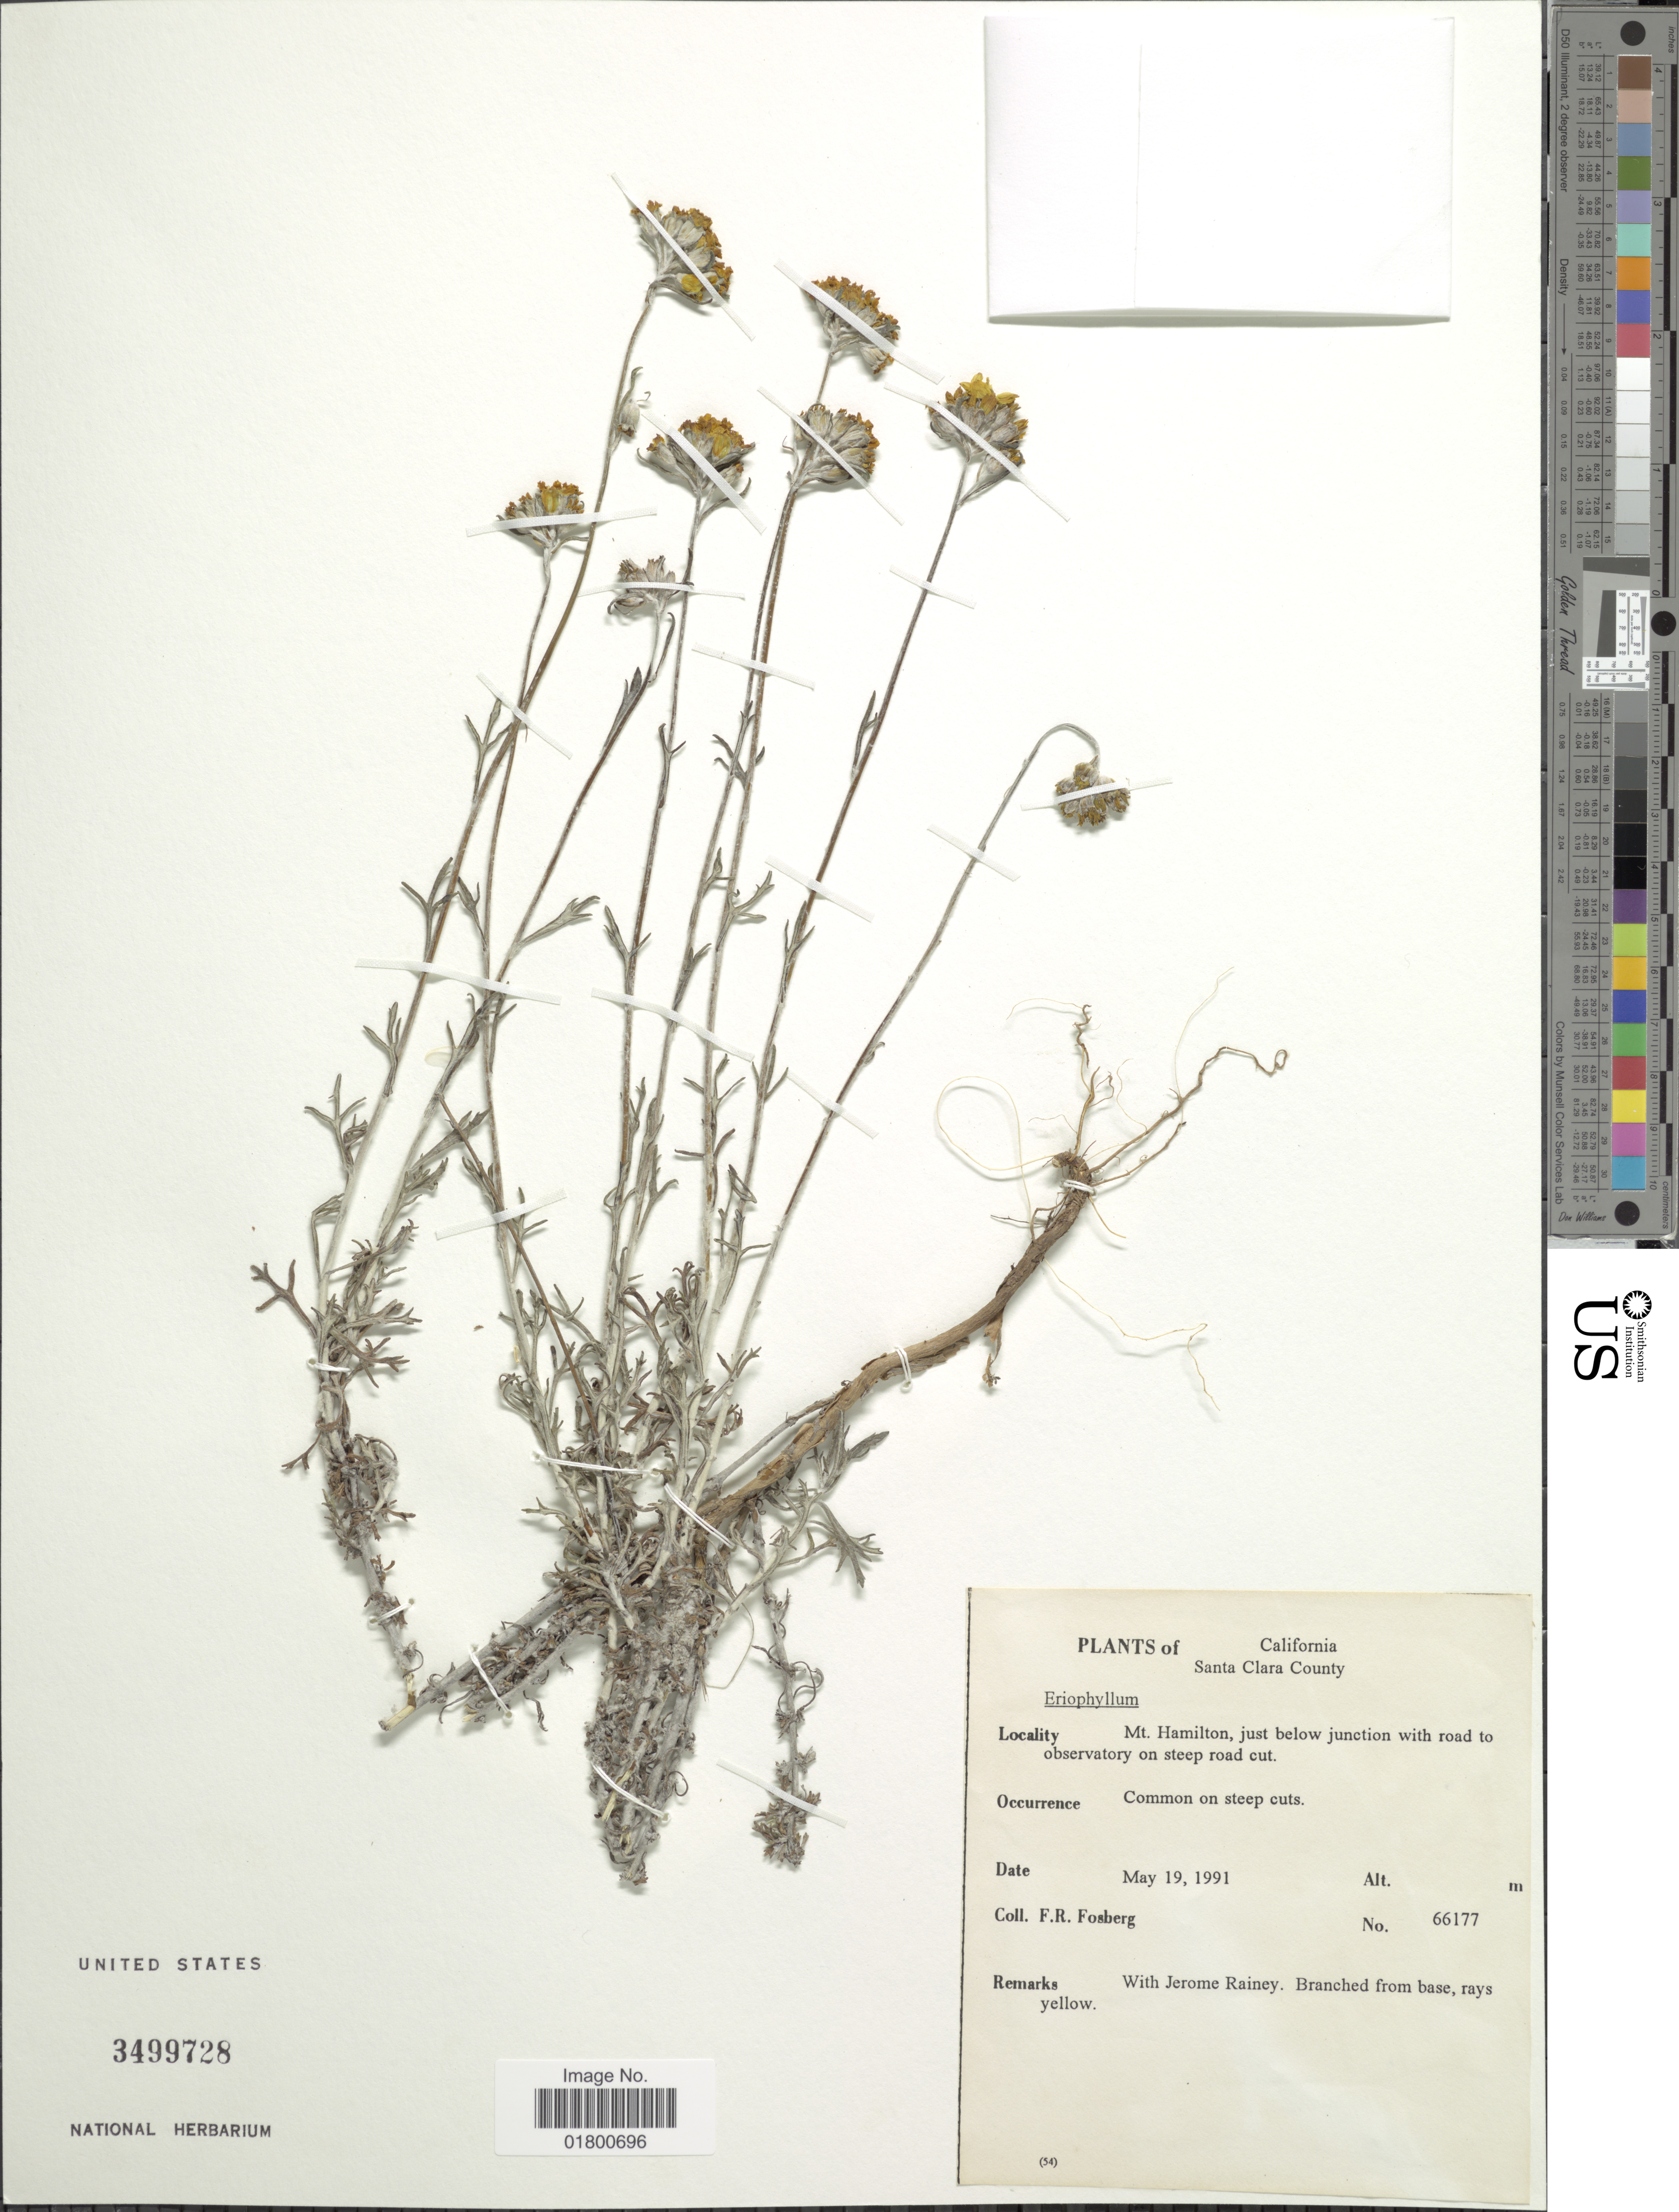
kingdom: Plantae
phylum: Tracheophyta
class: Magnoliopsida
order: Asterales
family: Asteraceae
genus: Eriophyllum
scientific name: Eriophyllum sp.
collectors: F. R. Fosberg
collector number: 66177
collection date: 1991-05-19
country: United States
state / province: California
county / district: Santa Clara Co.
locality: Mt. Hamilton, just below junction with road to observatory on steep road cut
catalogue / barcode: US 3499728